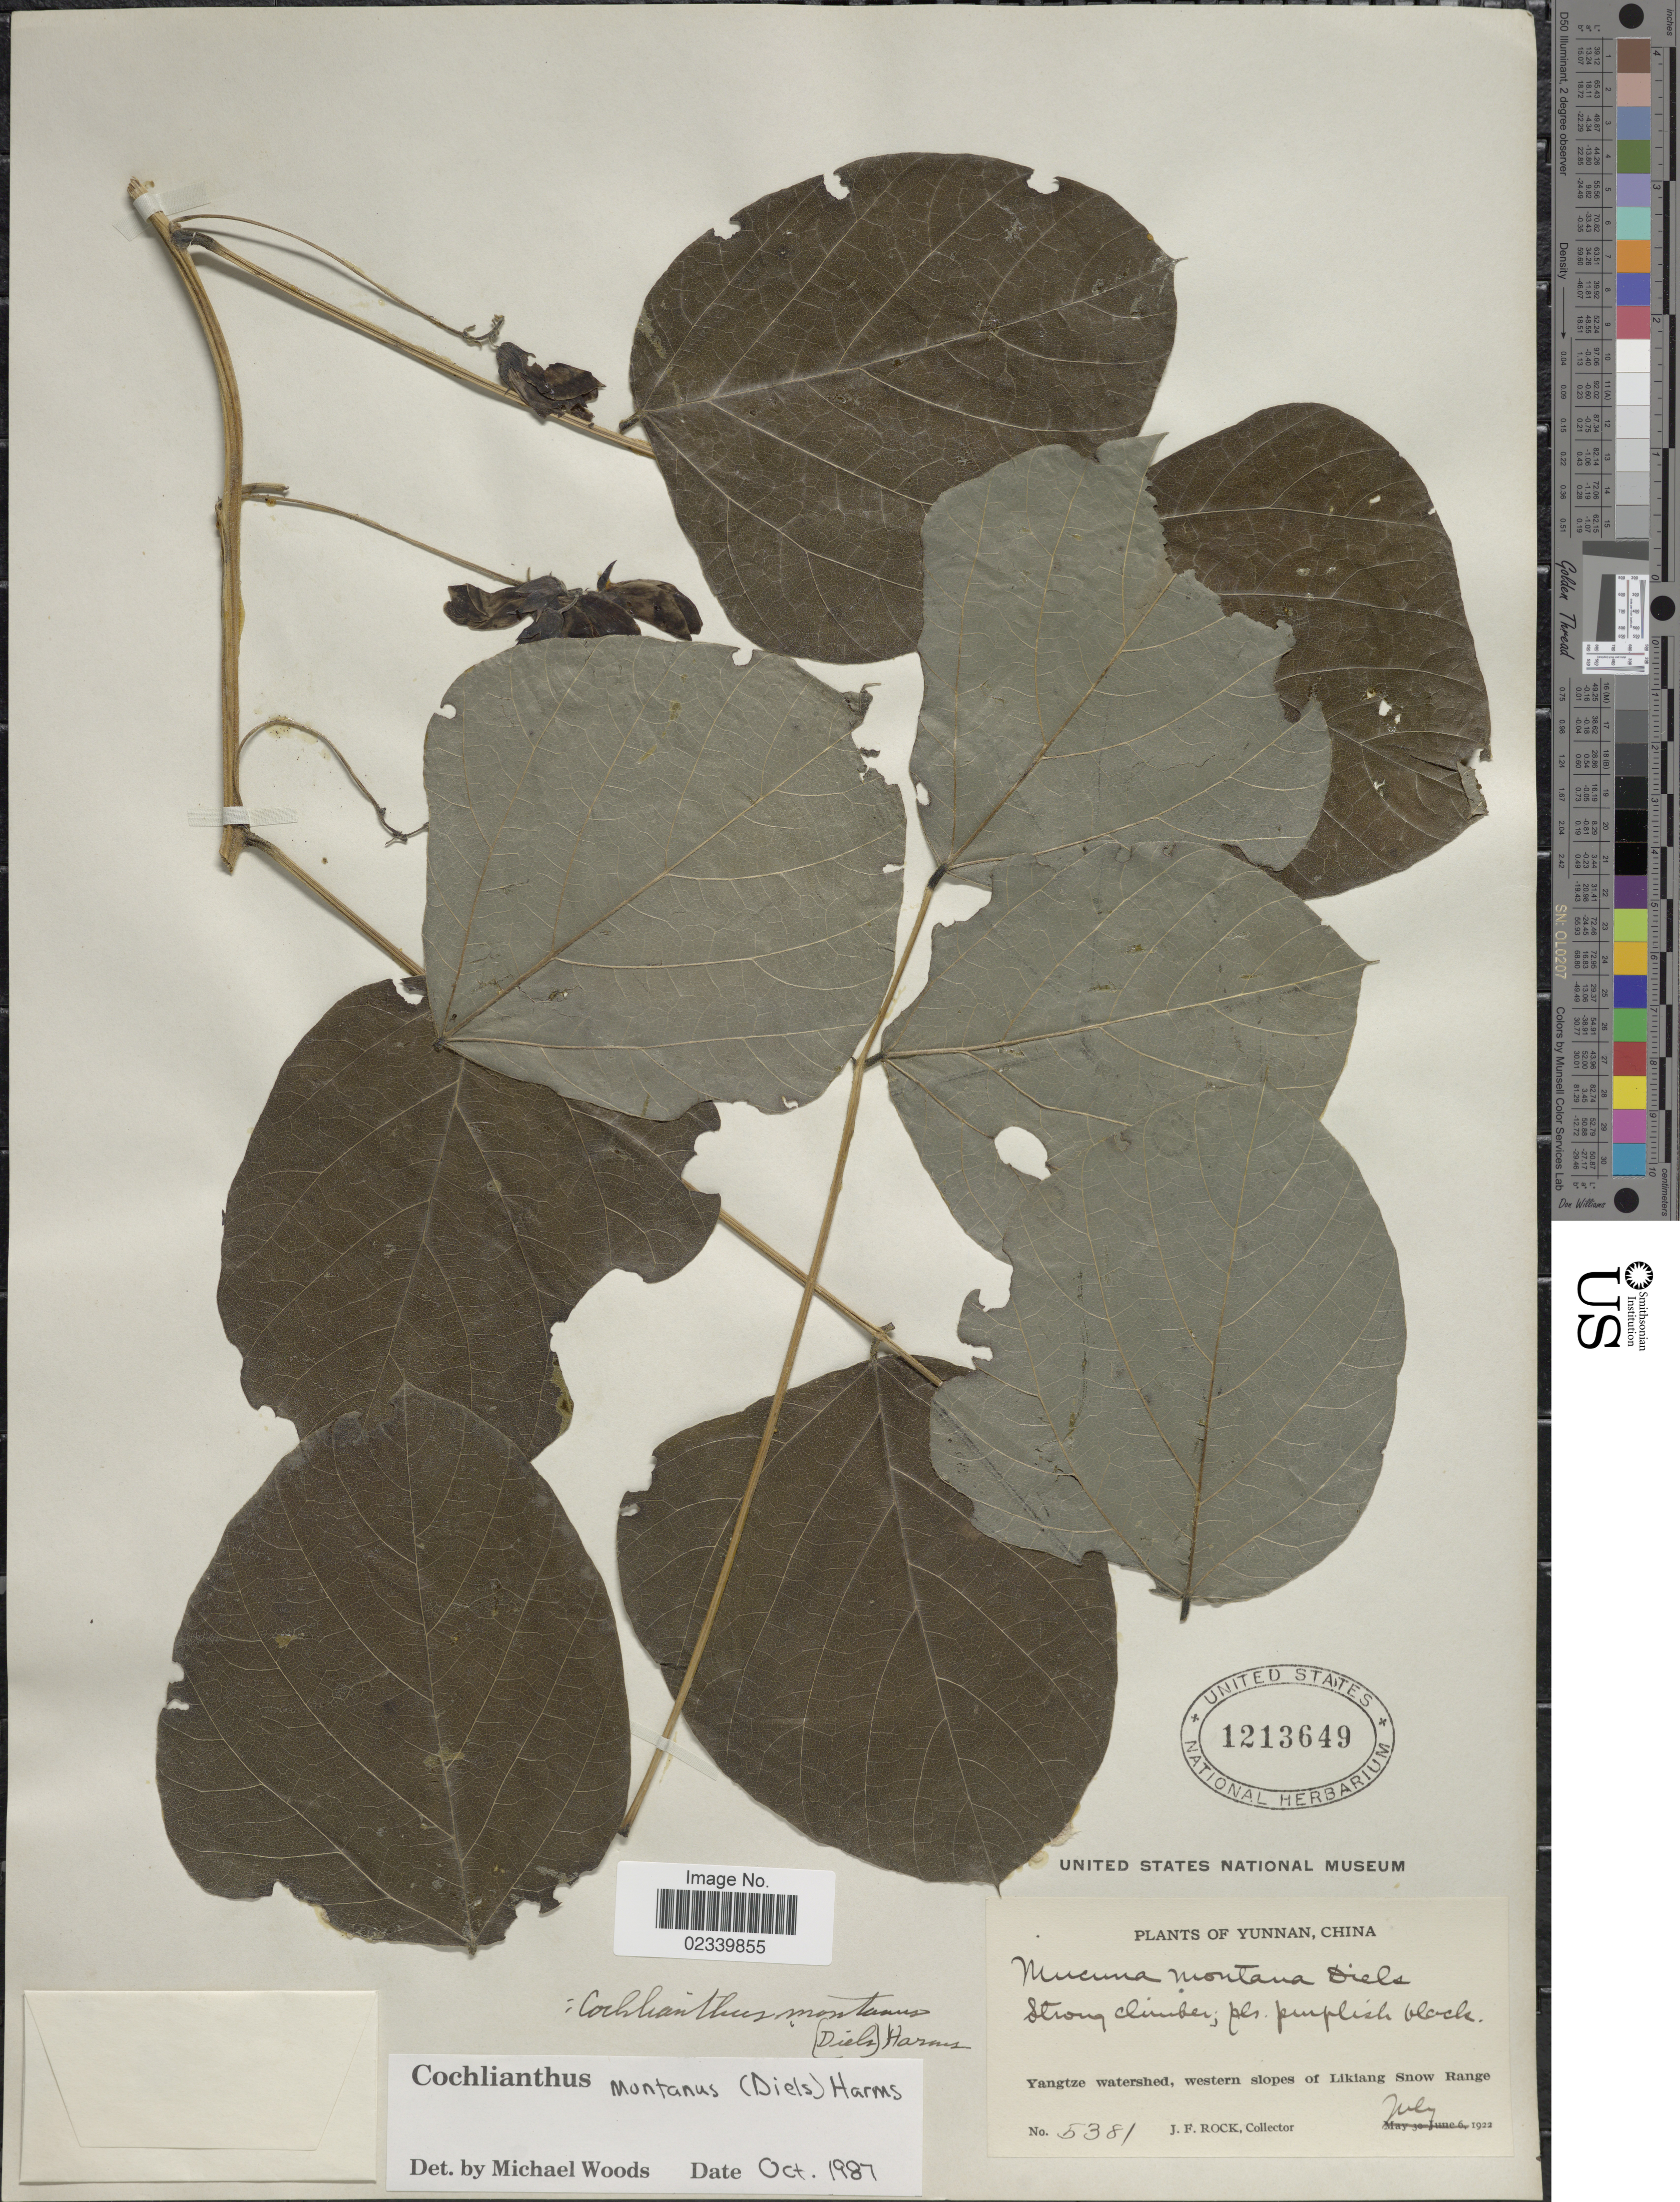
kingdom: Plantae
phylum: Tracheophyta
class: Magnoliopsida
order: Fabales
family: Fabaceae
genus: Cochlianthus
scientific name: Cochlianthus montanus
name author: (Diels) Harms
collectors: J. Rock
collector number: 5381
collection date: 1922-07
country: China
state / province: Yunnan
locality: Yunnan, Yangtze watershed, western slopes of Likiang Snow Range.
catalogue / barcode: US 1213649